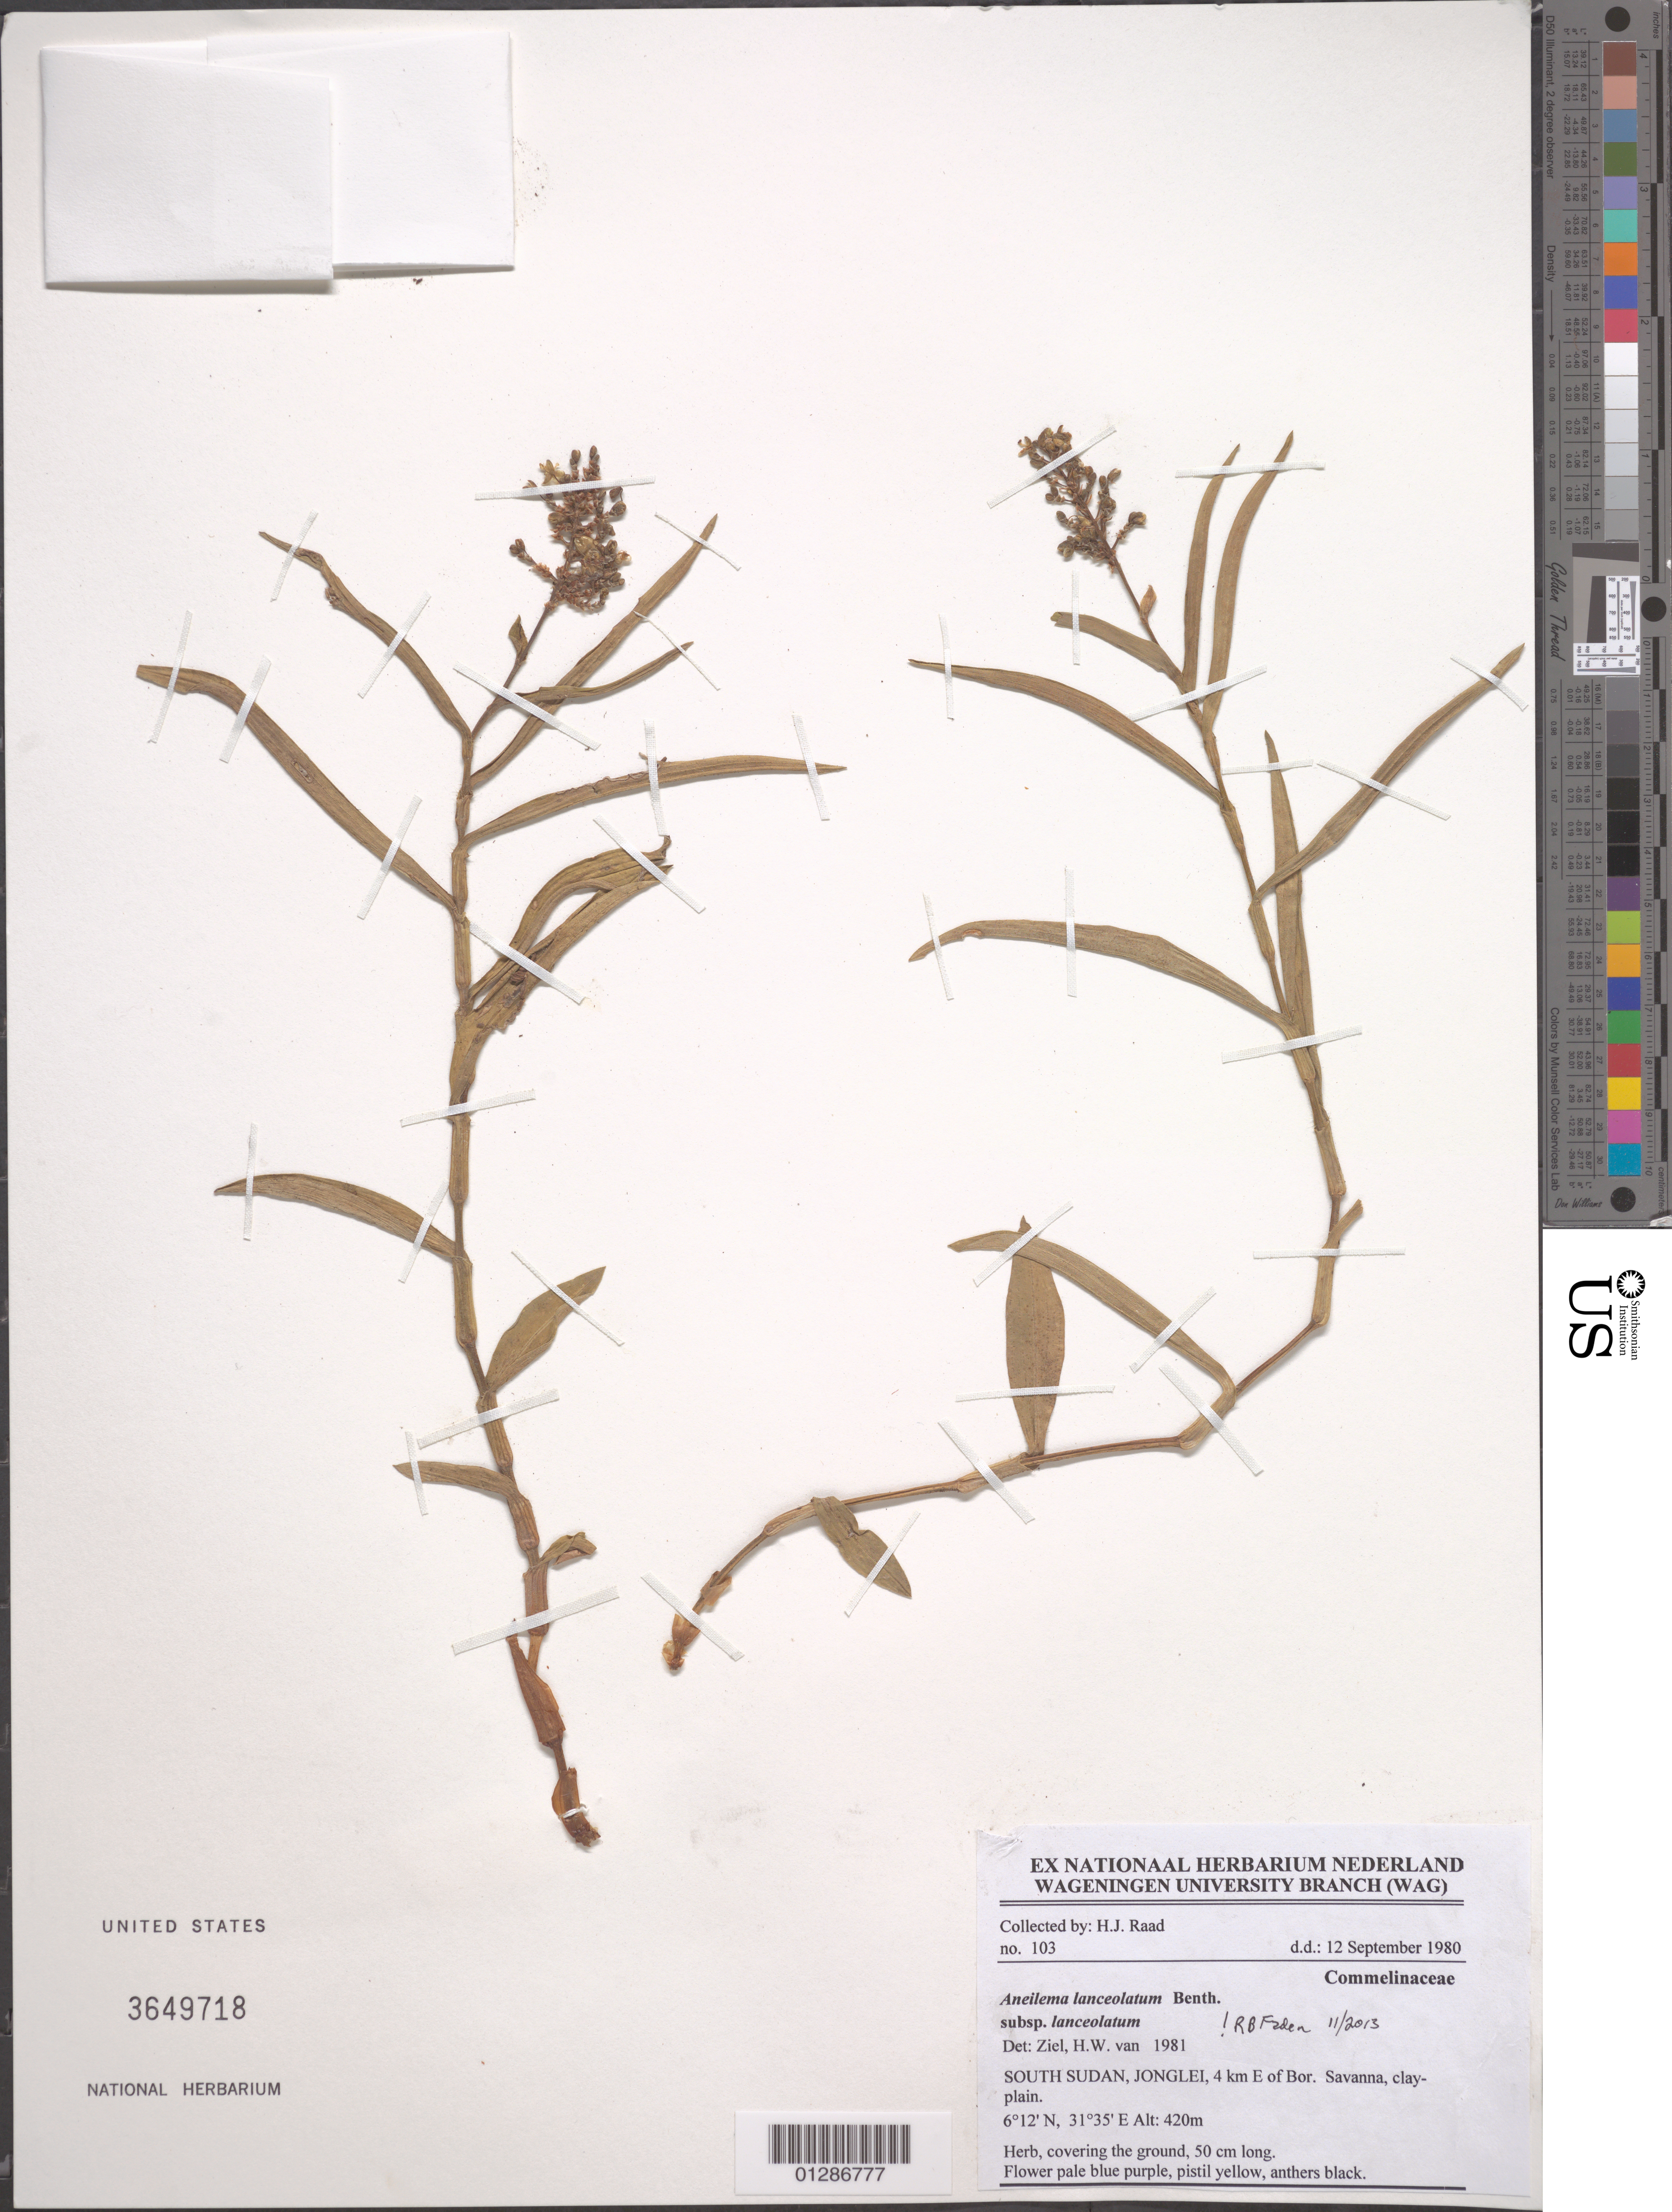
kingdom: Plantae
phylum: Tracheophyta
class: Liliopsida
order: Commelinales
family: Commelinaceae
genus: Aneilema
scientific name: Aneilema lanceolatum subsp. lanceolatum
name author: Benth.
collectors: H. Raad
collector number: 103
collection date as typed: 12 Sep 1980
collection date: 1980-09-12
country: South Sudan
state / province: Jonglei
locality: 4 km E of Bor.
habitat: Herb.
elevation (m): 420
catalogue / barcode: US 3649718